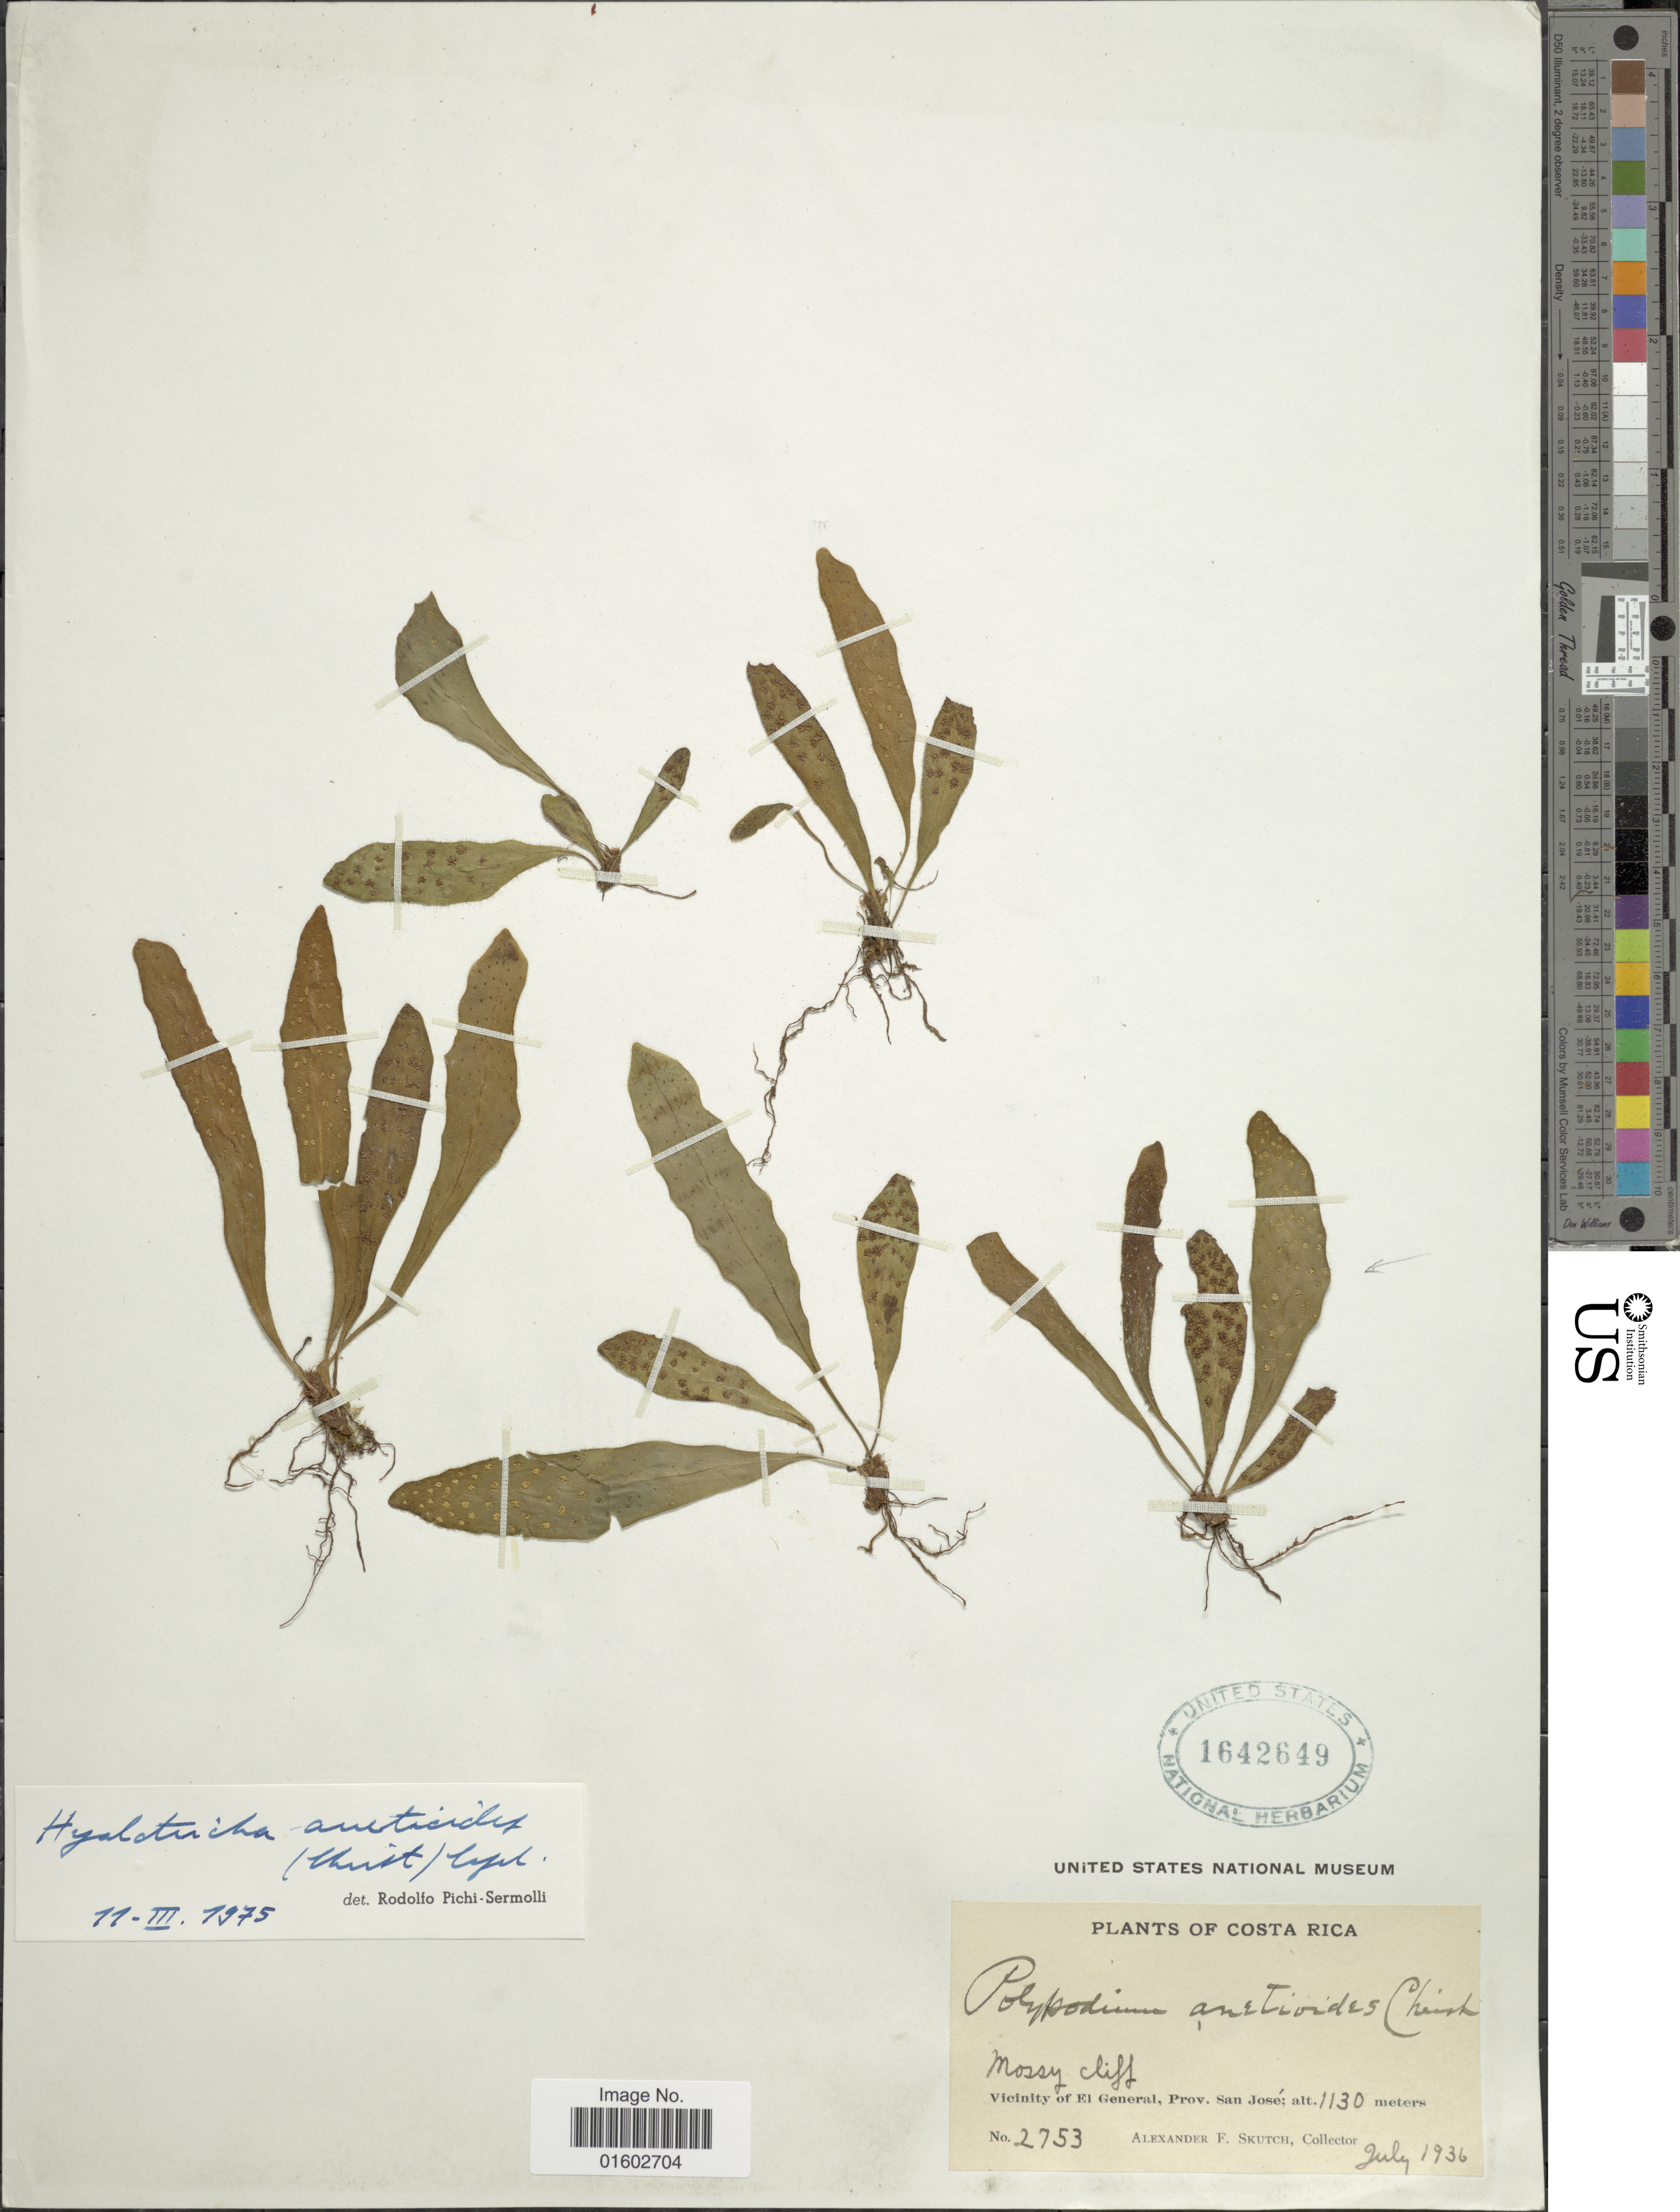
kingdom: Plantae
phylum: Tracheophyta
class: Polypodiopsida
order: Polypodiales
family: Polypodiaceae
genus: Campyloneurum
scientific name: Campyloneurum anetioides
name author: (Christ) R.M. Tryon & A.F. Tryon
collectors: A. F. Skutch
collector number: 2753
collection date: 1936-07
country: Costa Rica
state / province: San José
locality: Vicinity of El General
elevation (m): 1130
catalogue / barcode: US 1642649